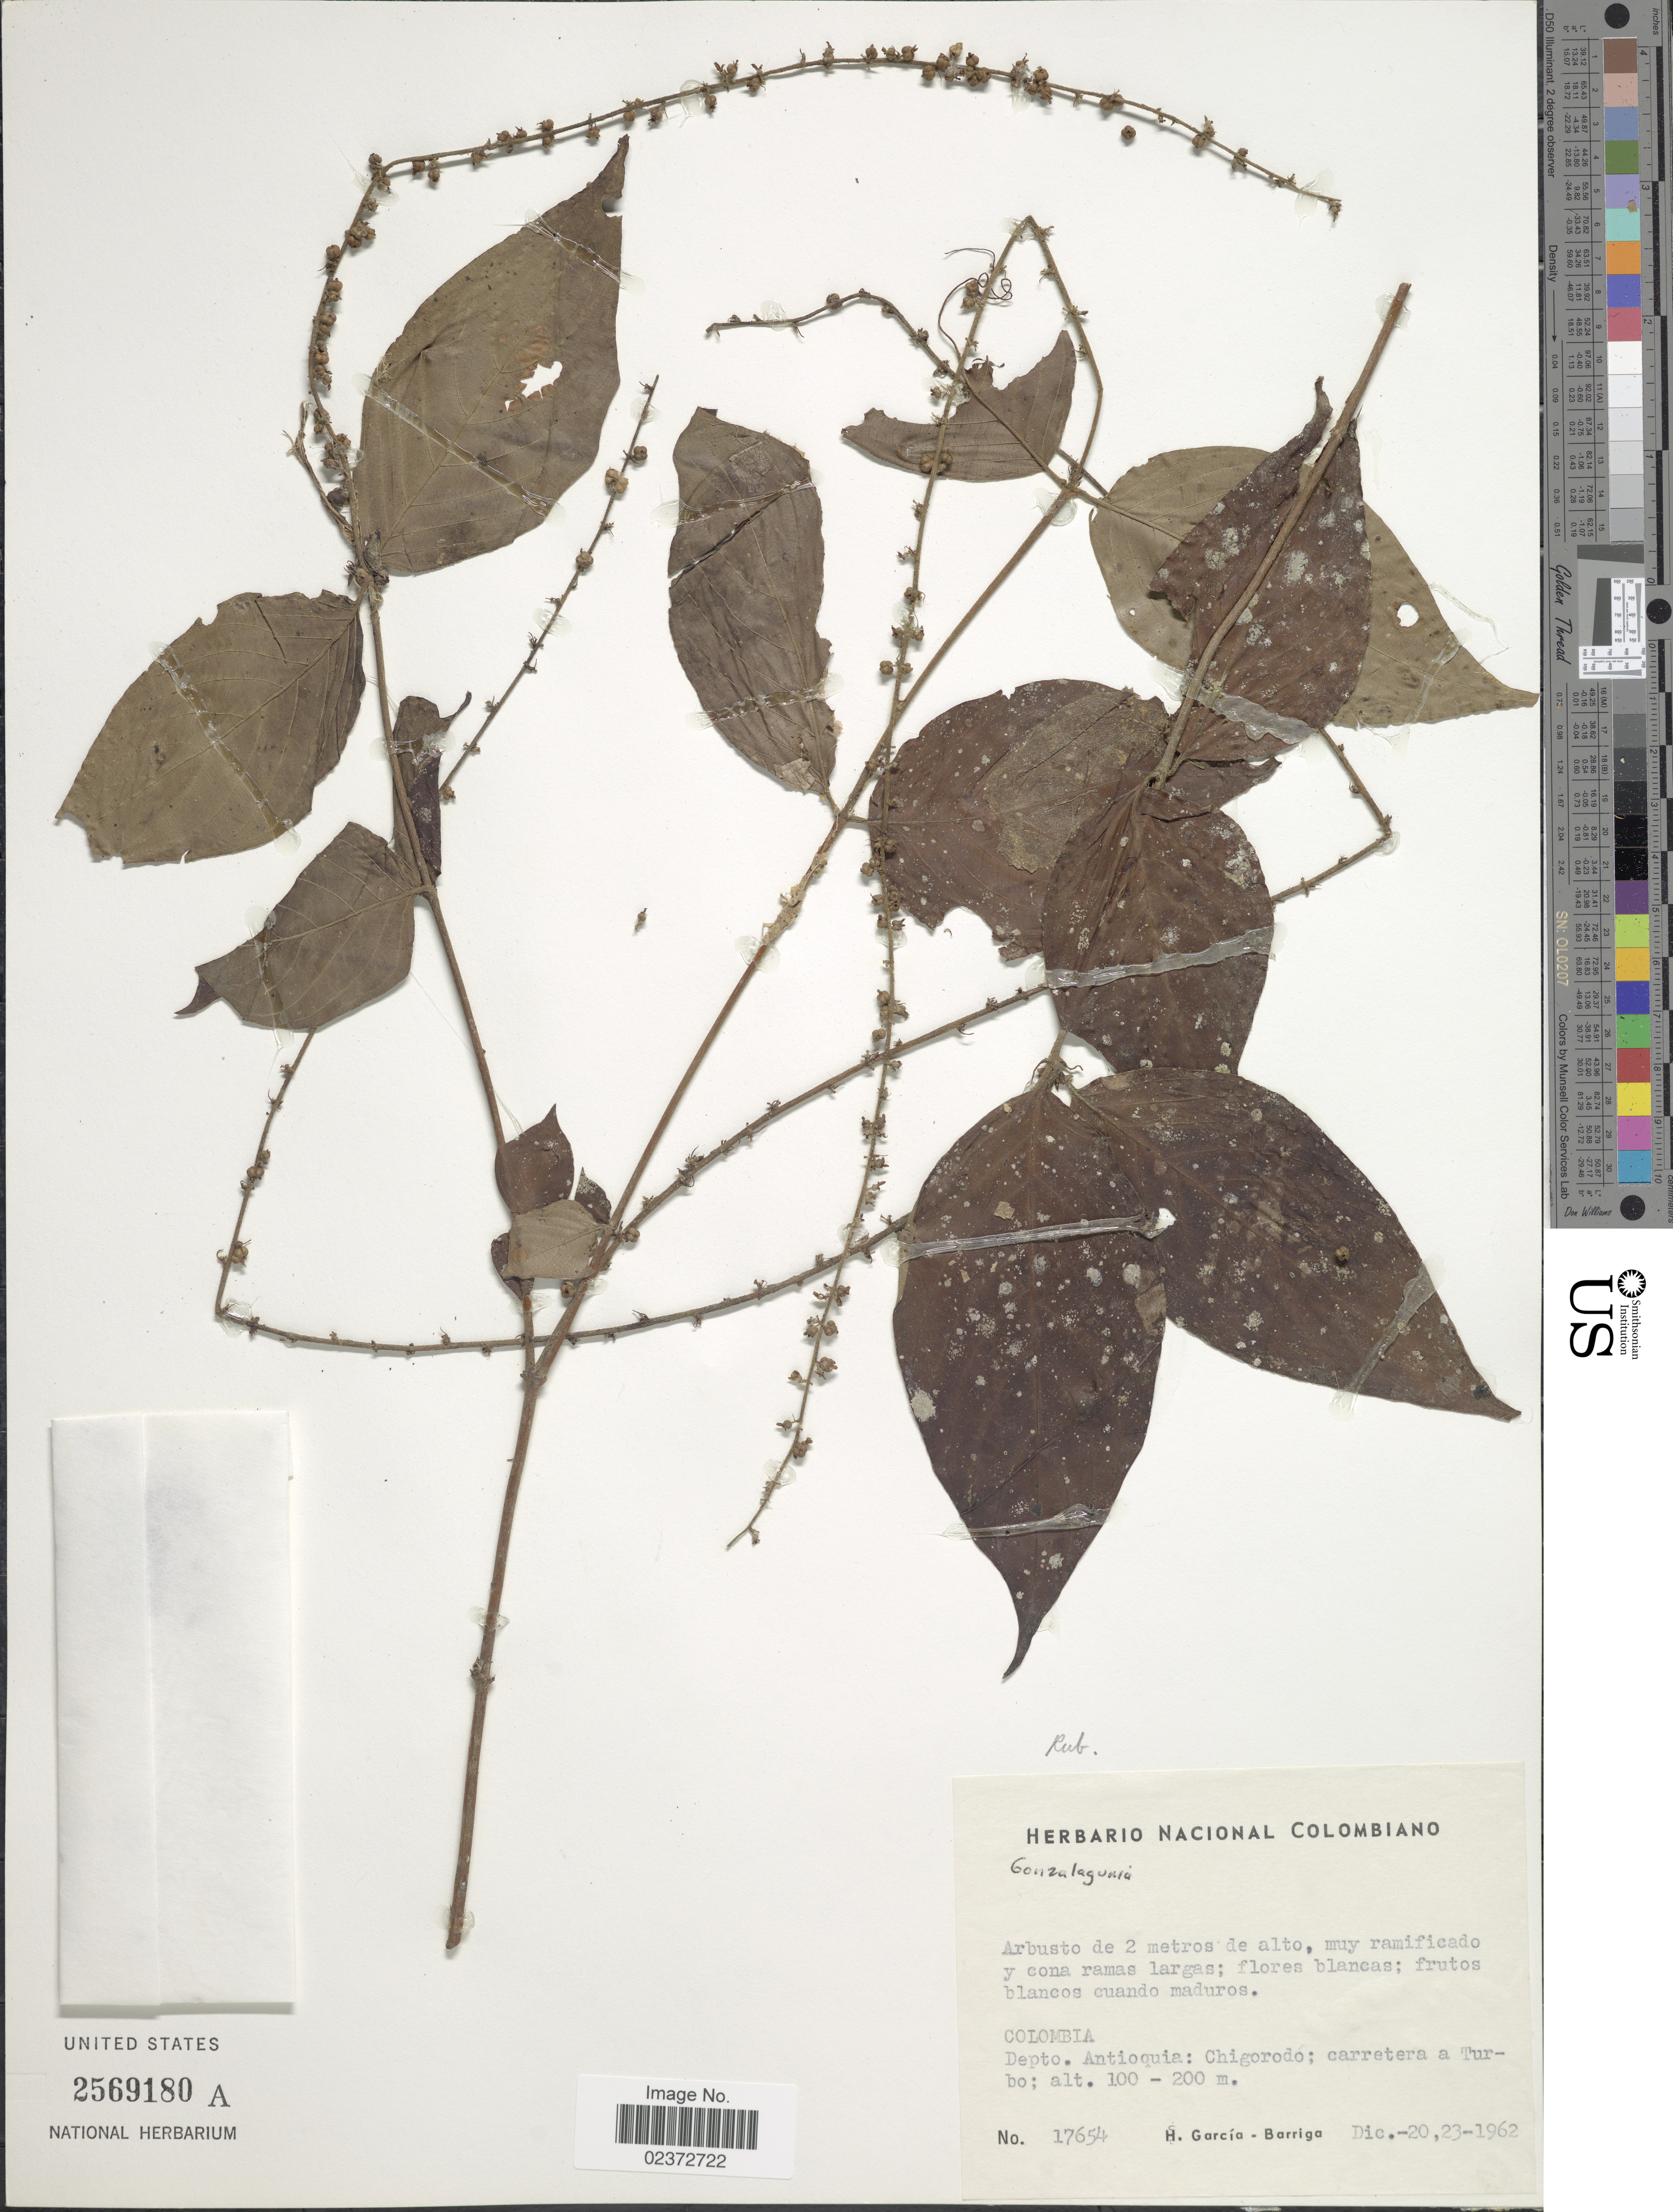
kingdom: Plantae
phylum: Tracheophyta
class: Magnoliopsida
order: Gentianales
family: Rubiaceae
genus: Gonzalagunia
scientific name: Gonzalagunia sp.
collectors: H. García Barriga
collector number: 17654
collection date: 1962-12-20/1962-12-23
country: Colombia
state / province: Antioquia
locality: Chigorodo; carretera a Turbo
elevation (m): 100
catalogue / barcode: US 2569180A